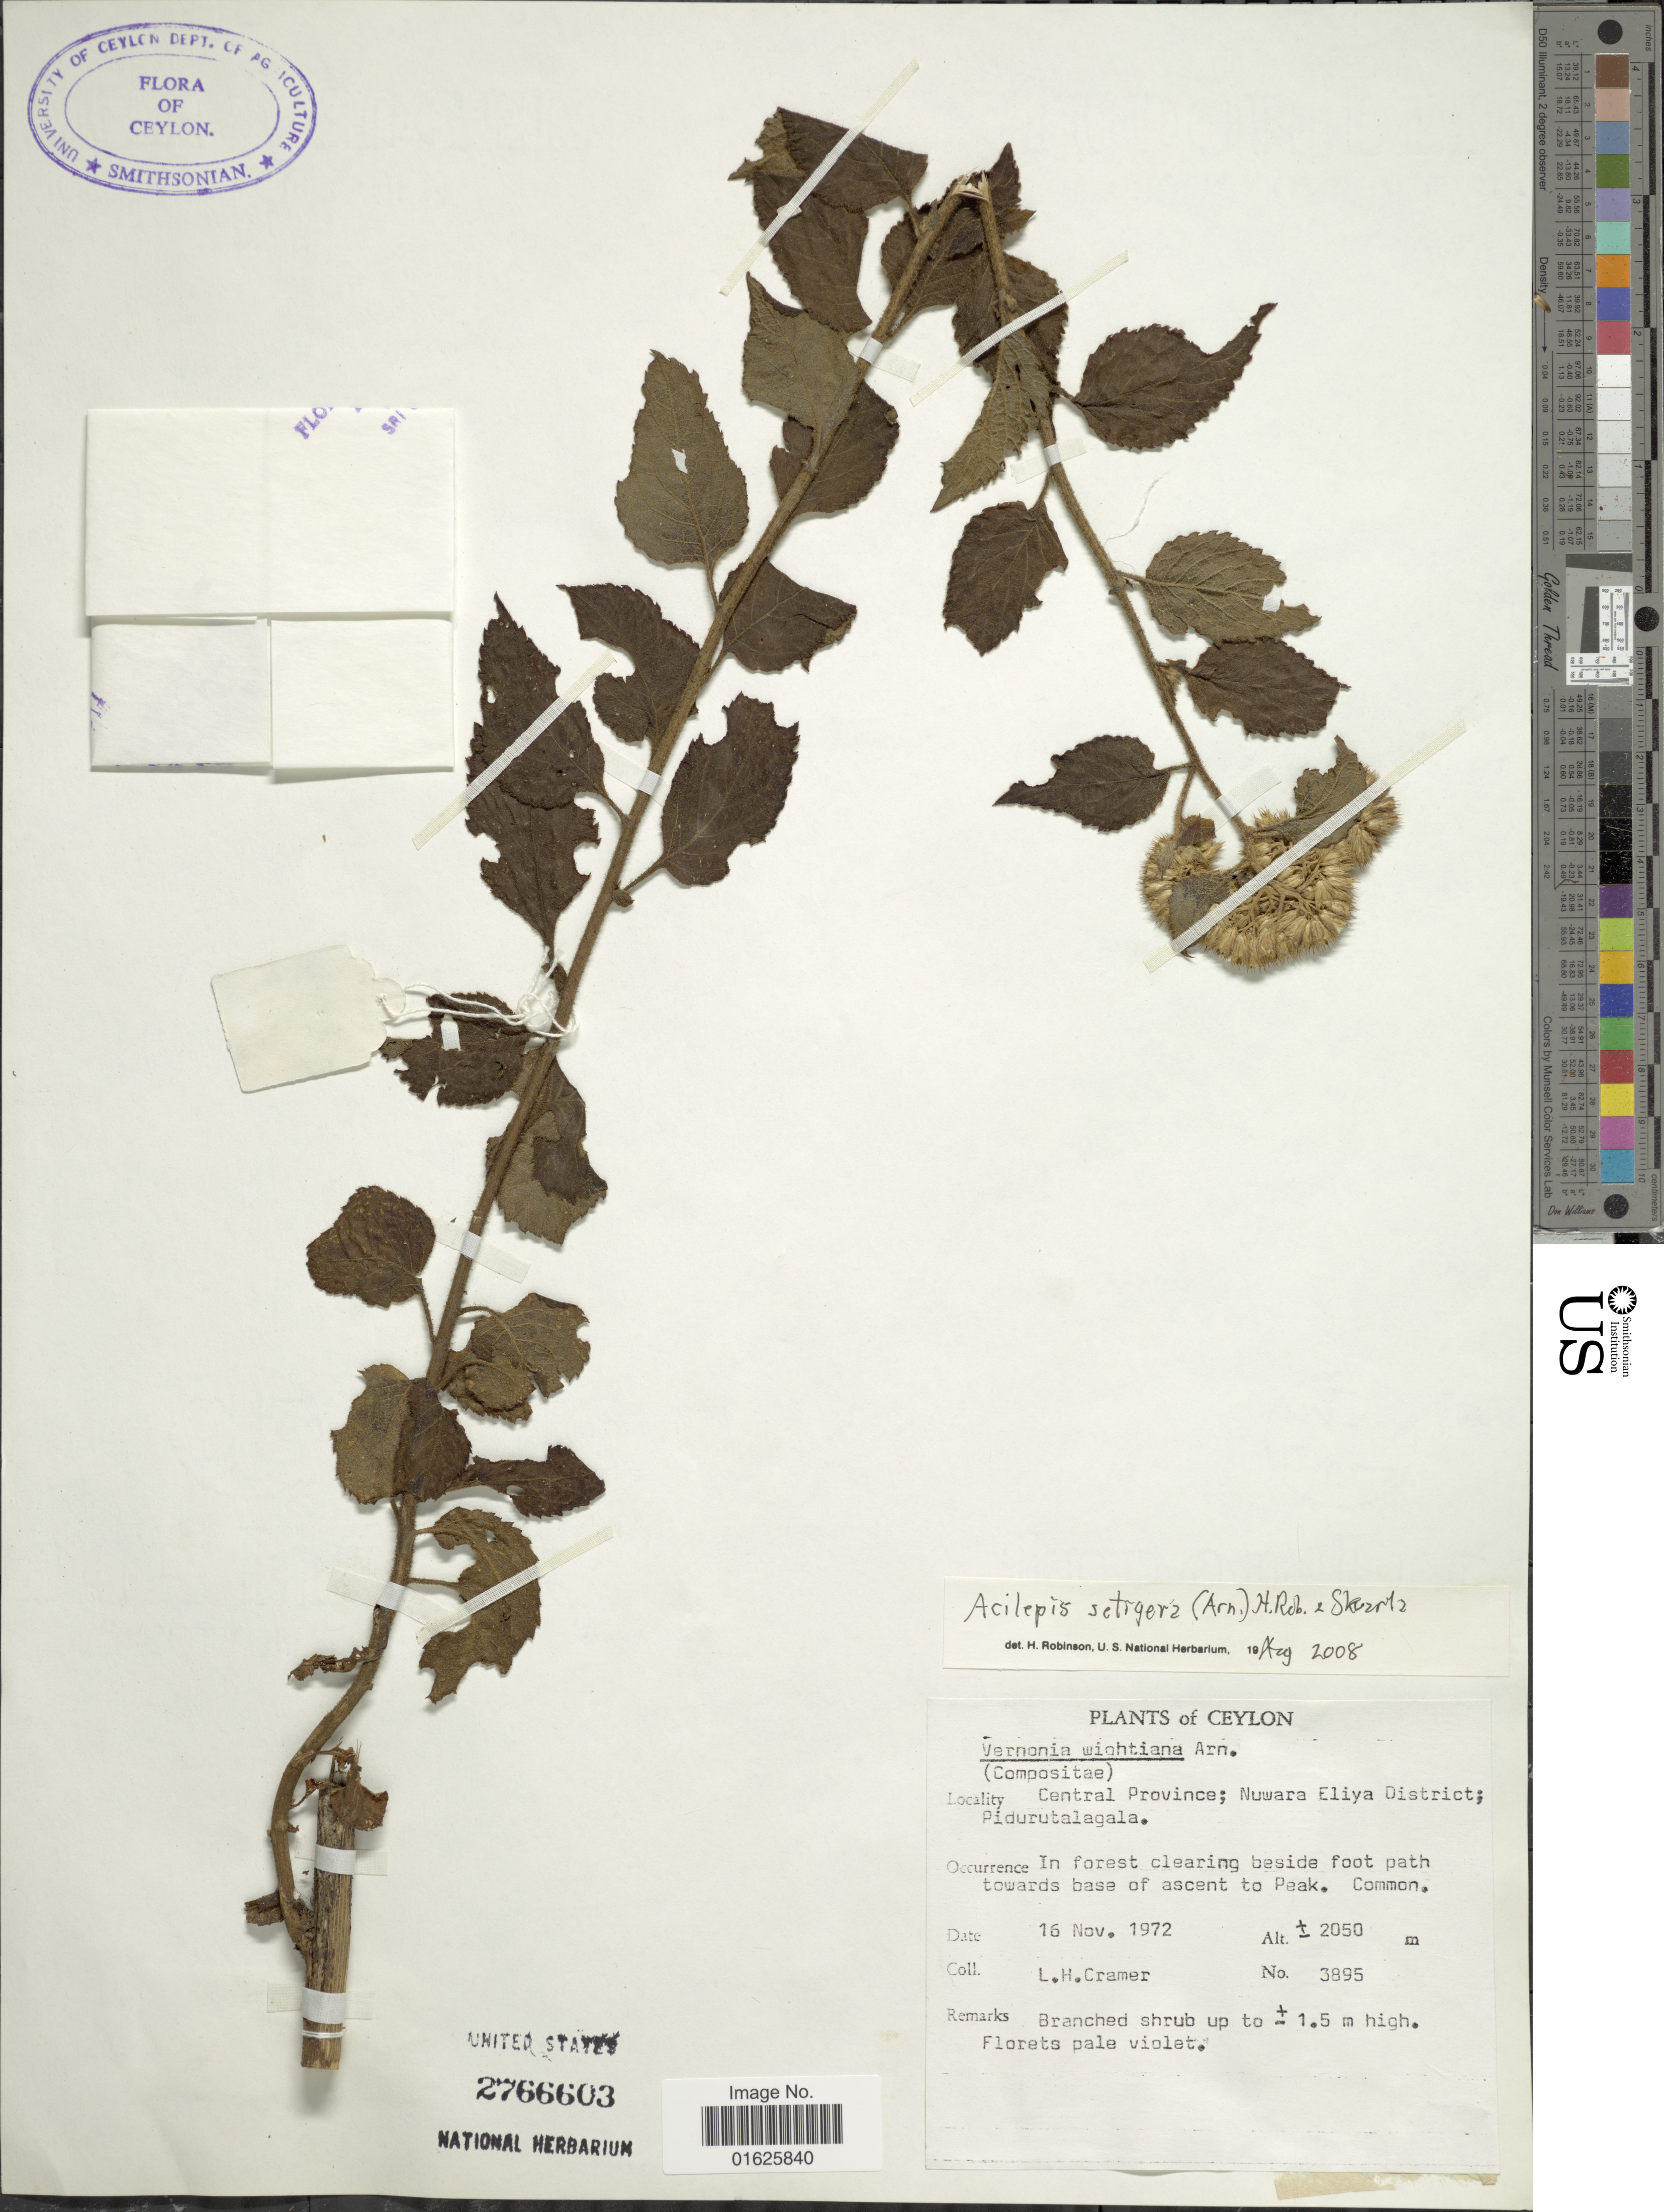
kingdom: Plantae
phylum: Tracheophyta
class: Magnoliopsida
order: Asterales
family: Asteraceae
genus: Acilepis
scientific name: Acilepis setigera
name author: (Arn.) H. Rob. & Skvarla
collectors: L. H. Cramer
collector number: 3895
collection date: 1972-11-16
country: Sri Lanka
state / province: Central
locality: Ceylon, Muwara Eliya District; Pidurutalaga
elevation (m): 2050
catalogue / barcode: US 2766603